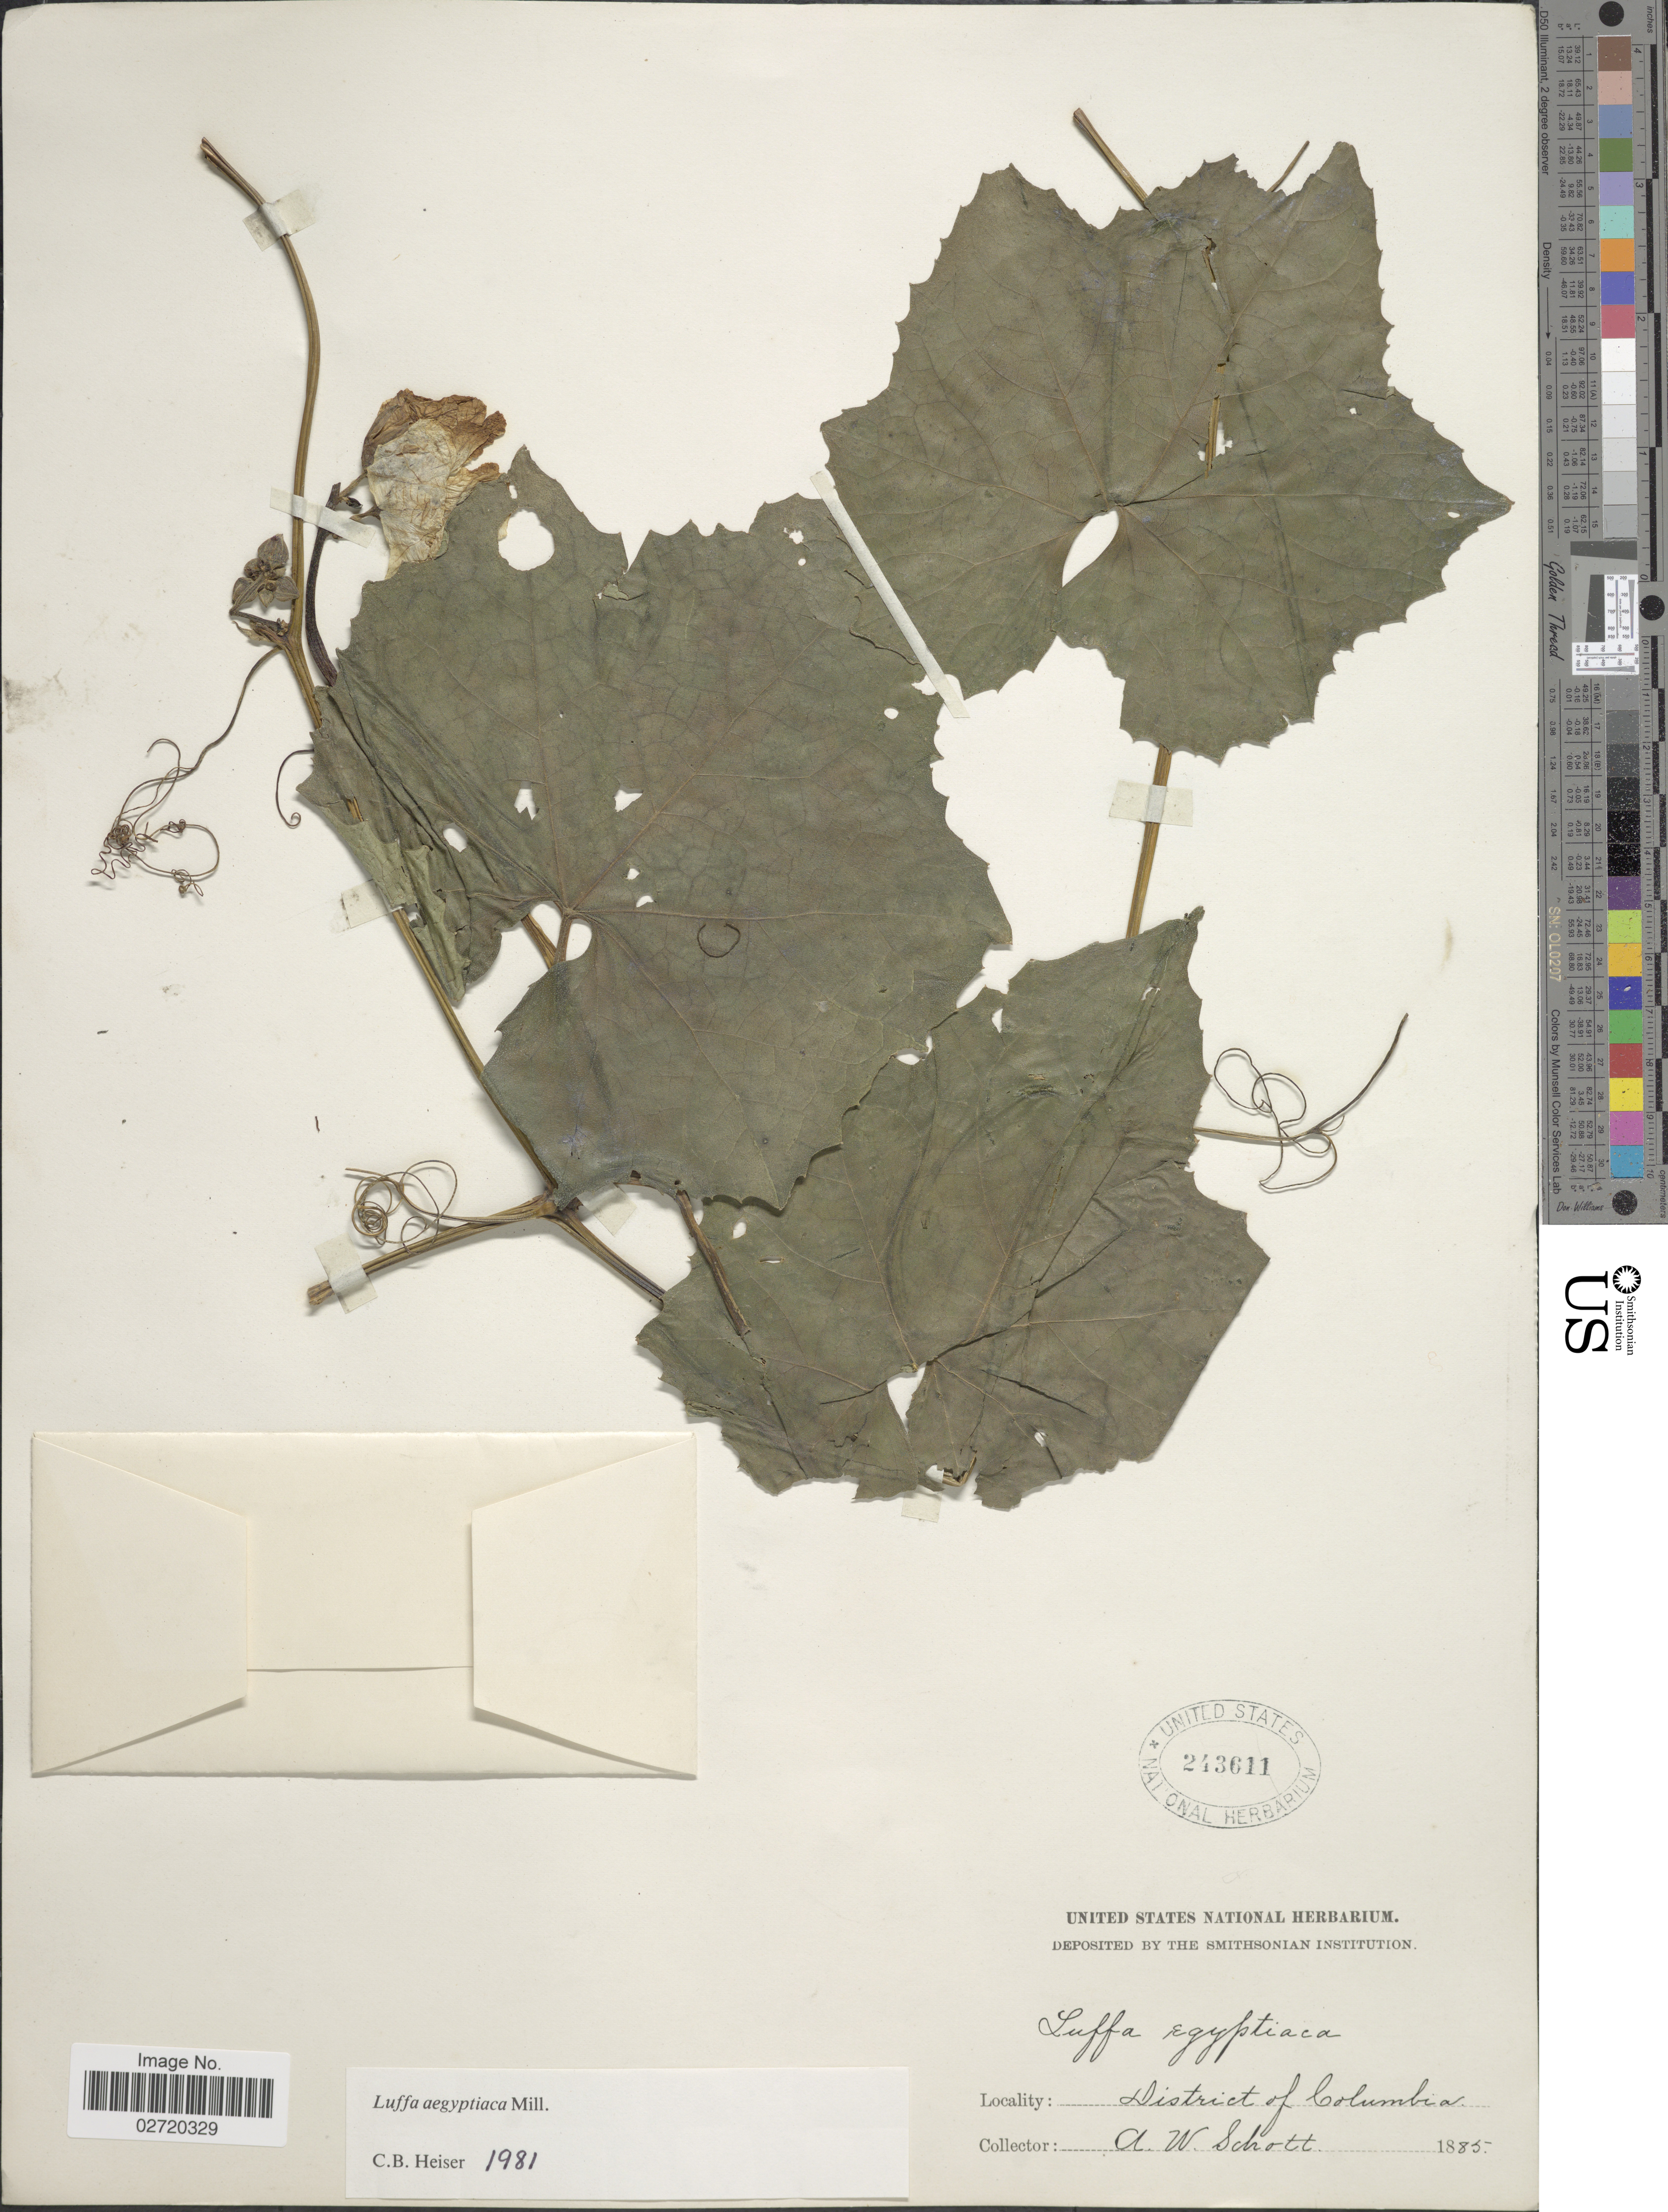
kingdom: Plantae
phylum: Tracheophyta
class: Magnoliopsida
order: Cucurbitales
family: Cucurbitaceae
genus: Luffa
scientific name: Luffa aegyptiaca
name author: Mill.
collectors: A. W. Schott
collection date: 1885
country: United States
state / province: District of Columbia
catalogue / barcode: US 243611